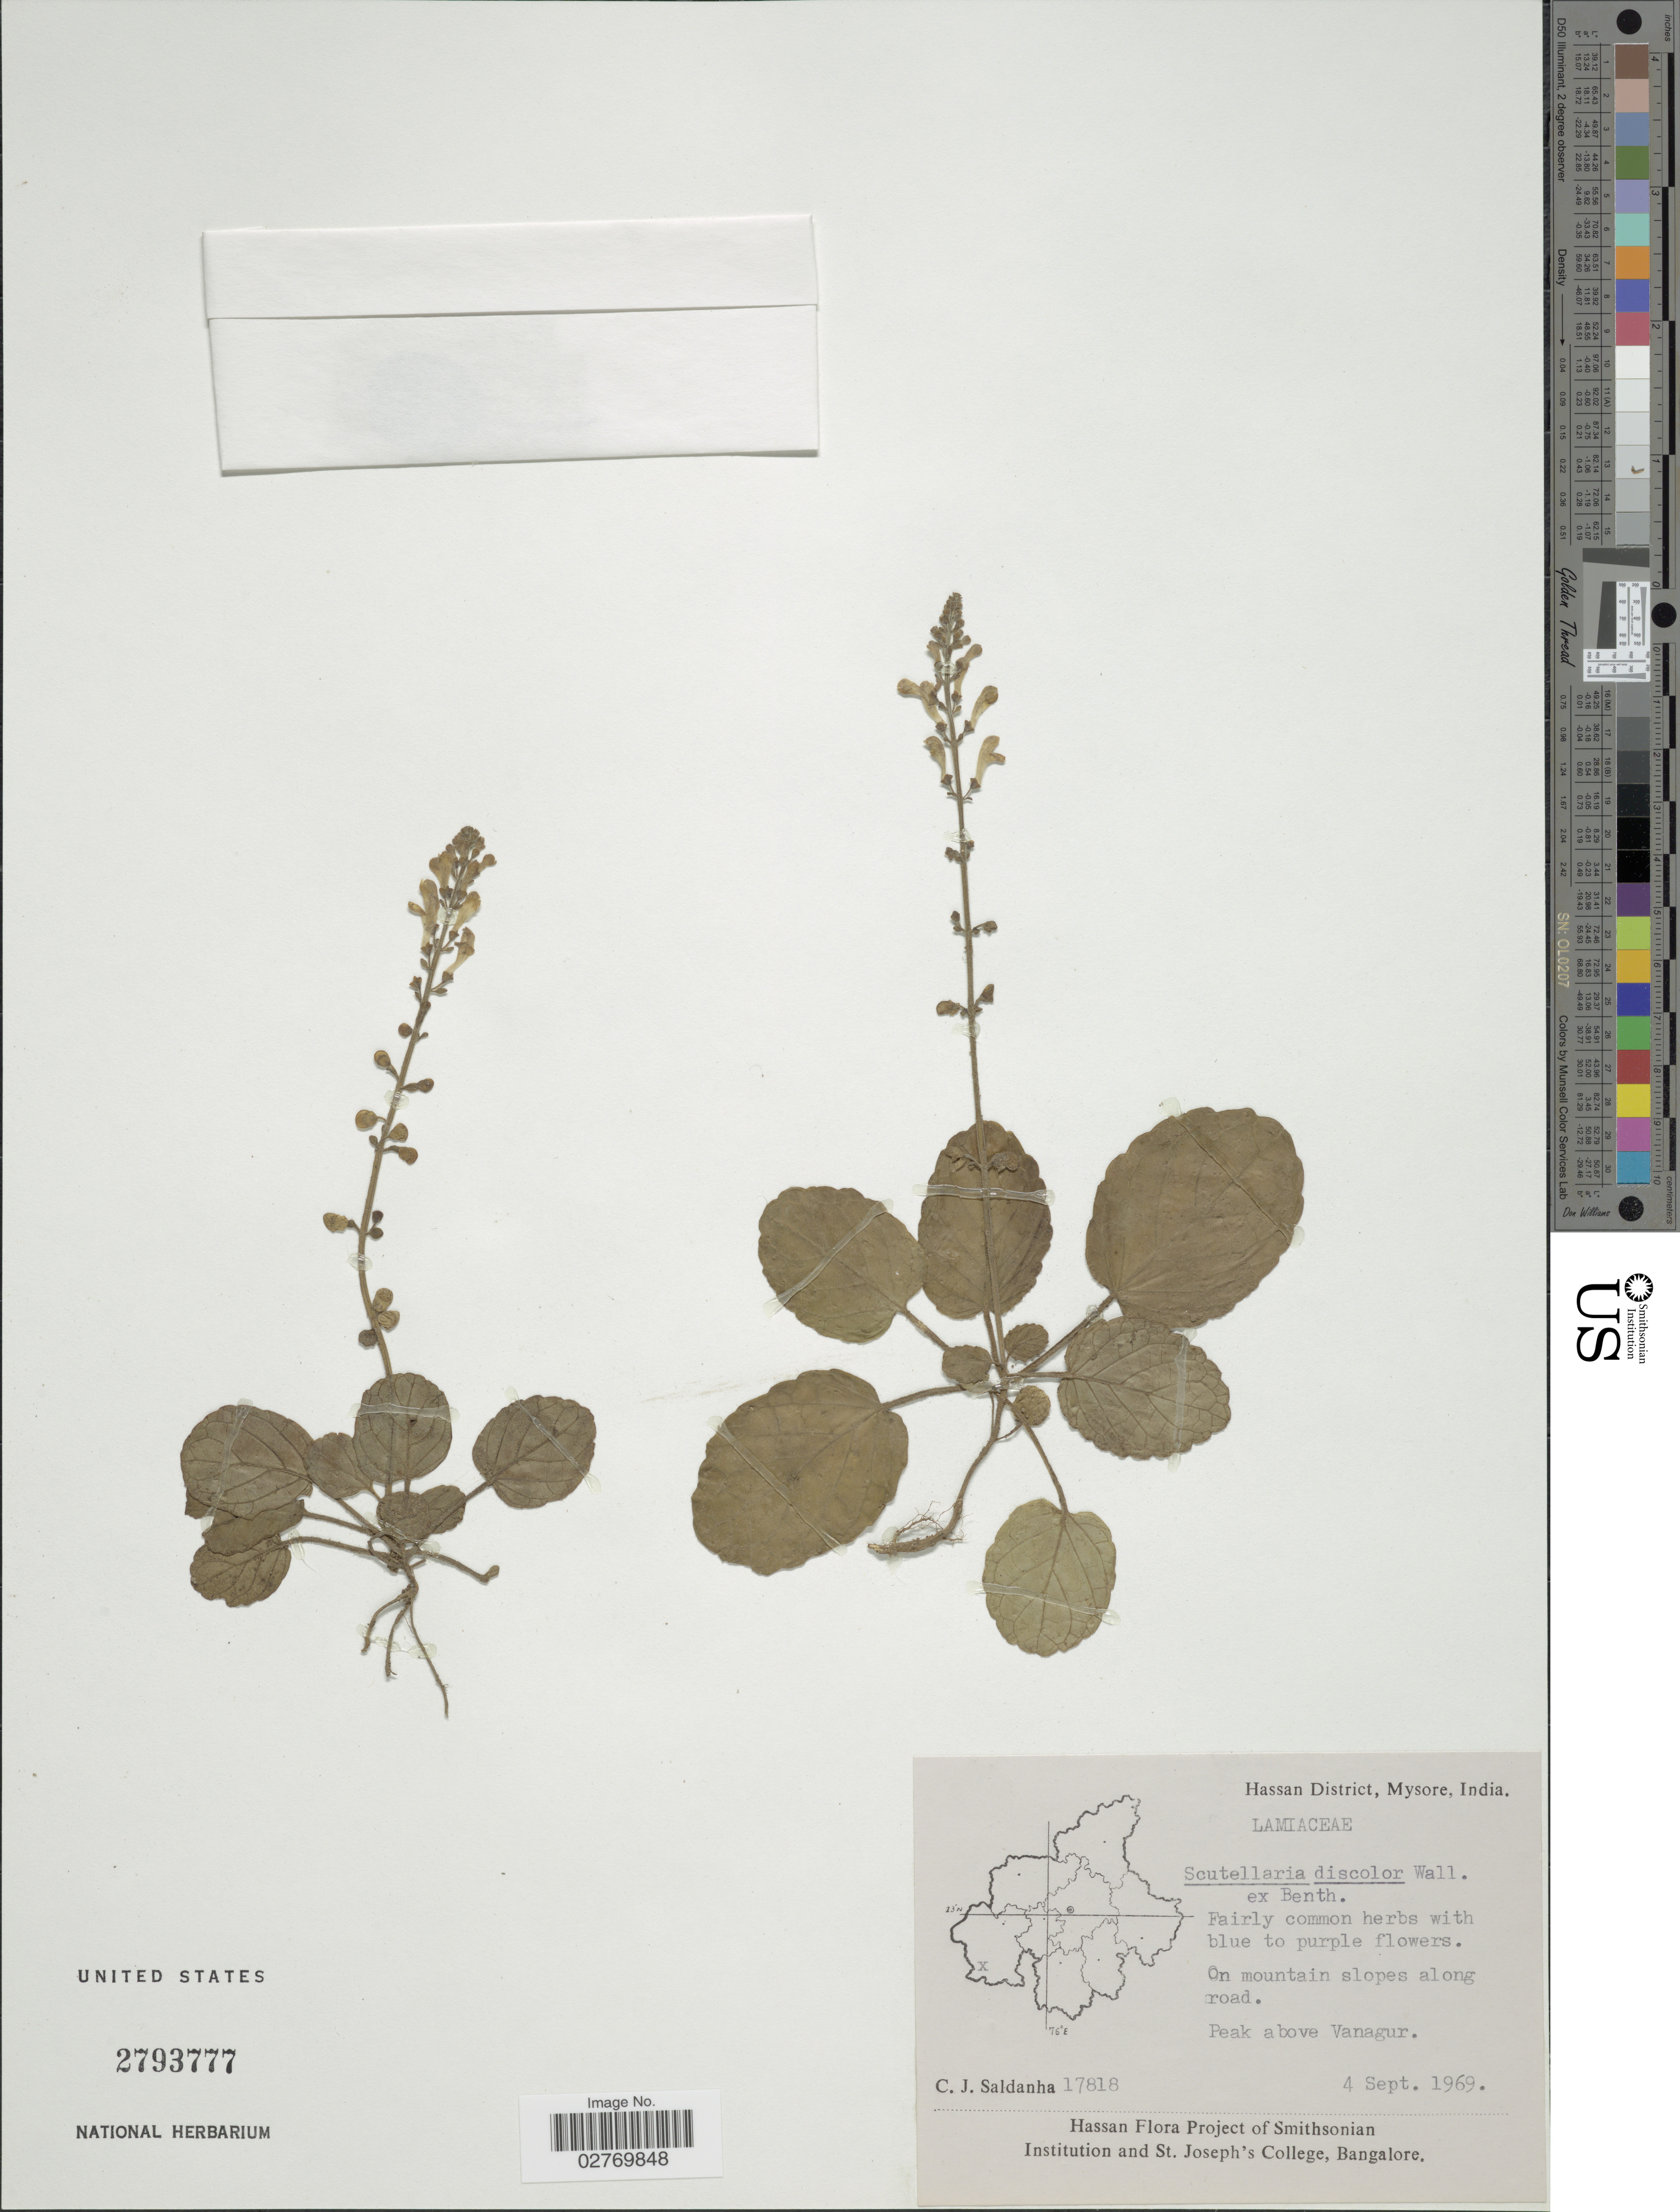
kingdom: Plantae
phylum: Tracheophyta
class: Magnoliopsida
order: Lamiales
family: Lamiaceae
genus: Scutellaria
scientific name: Scutellaria discolor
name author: Colebr.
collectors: C. J. Saldanha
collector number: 17818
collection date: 1969-09-04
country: India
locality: Hassan District, Mysore. Peak above Vanagur.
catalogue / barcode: US 2793777